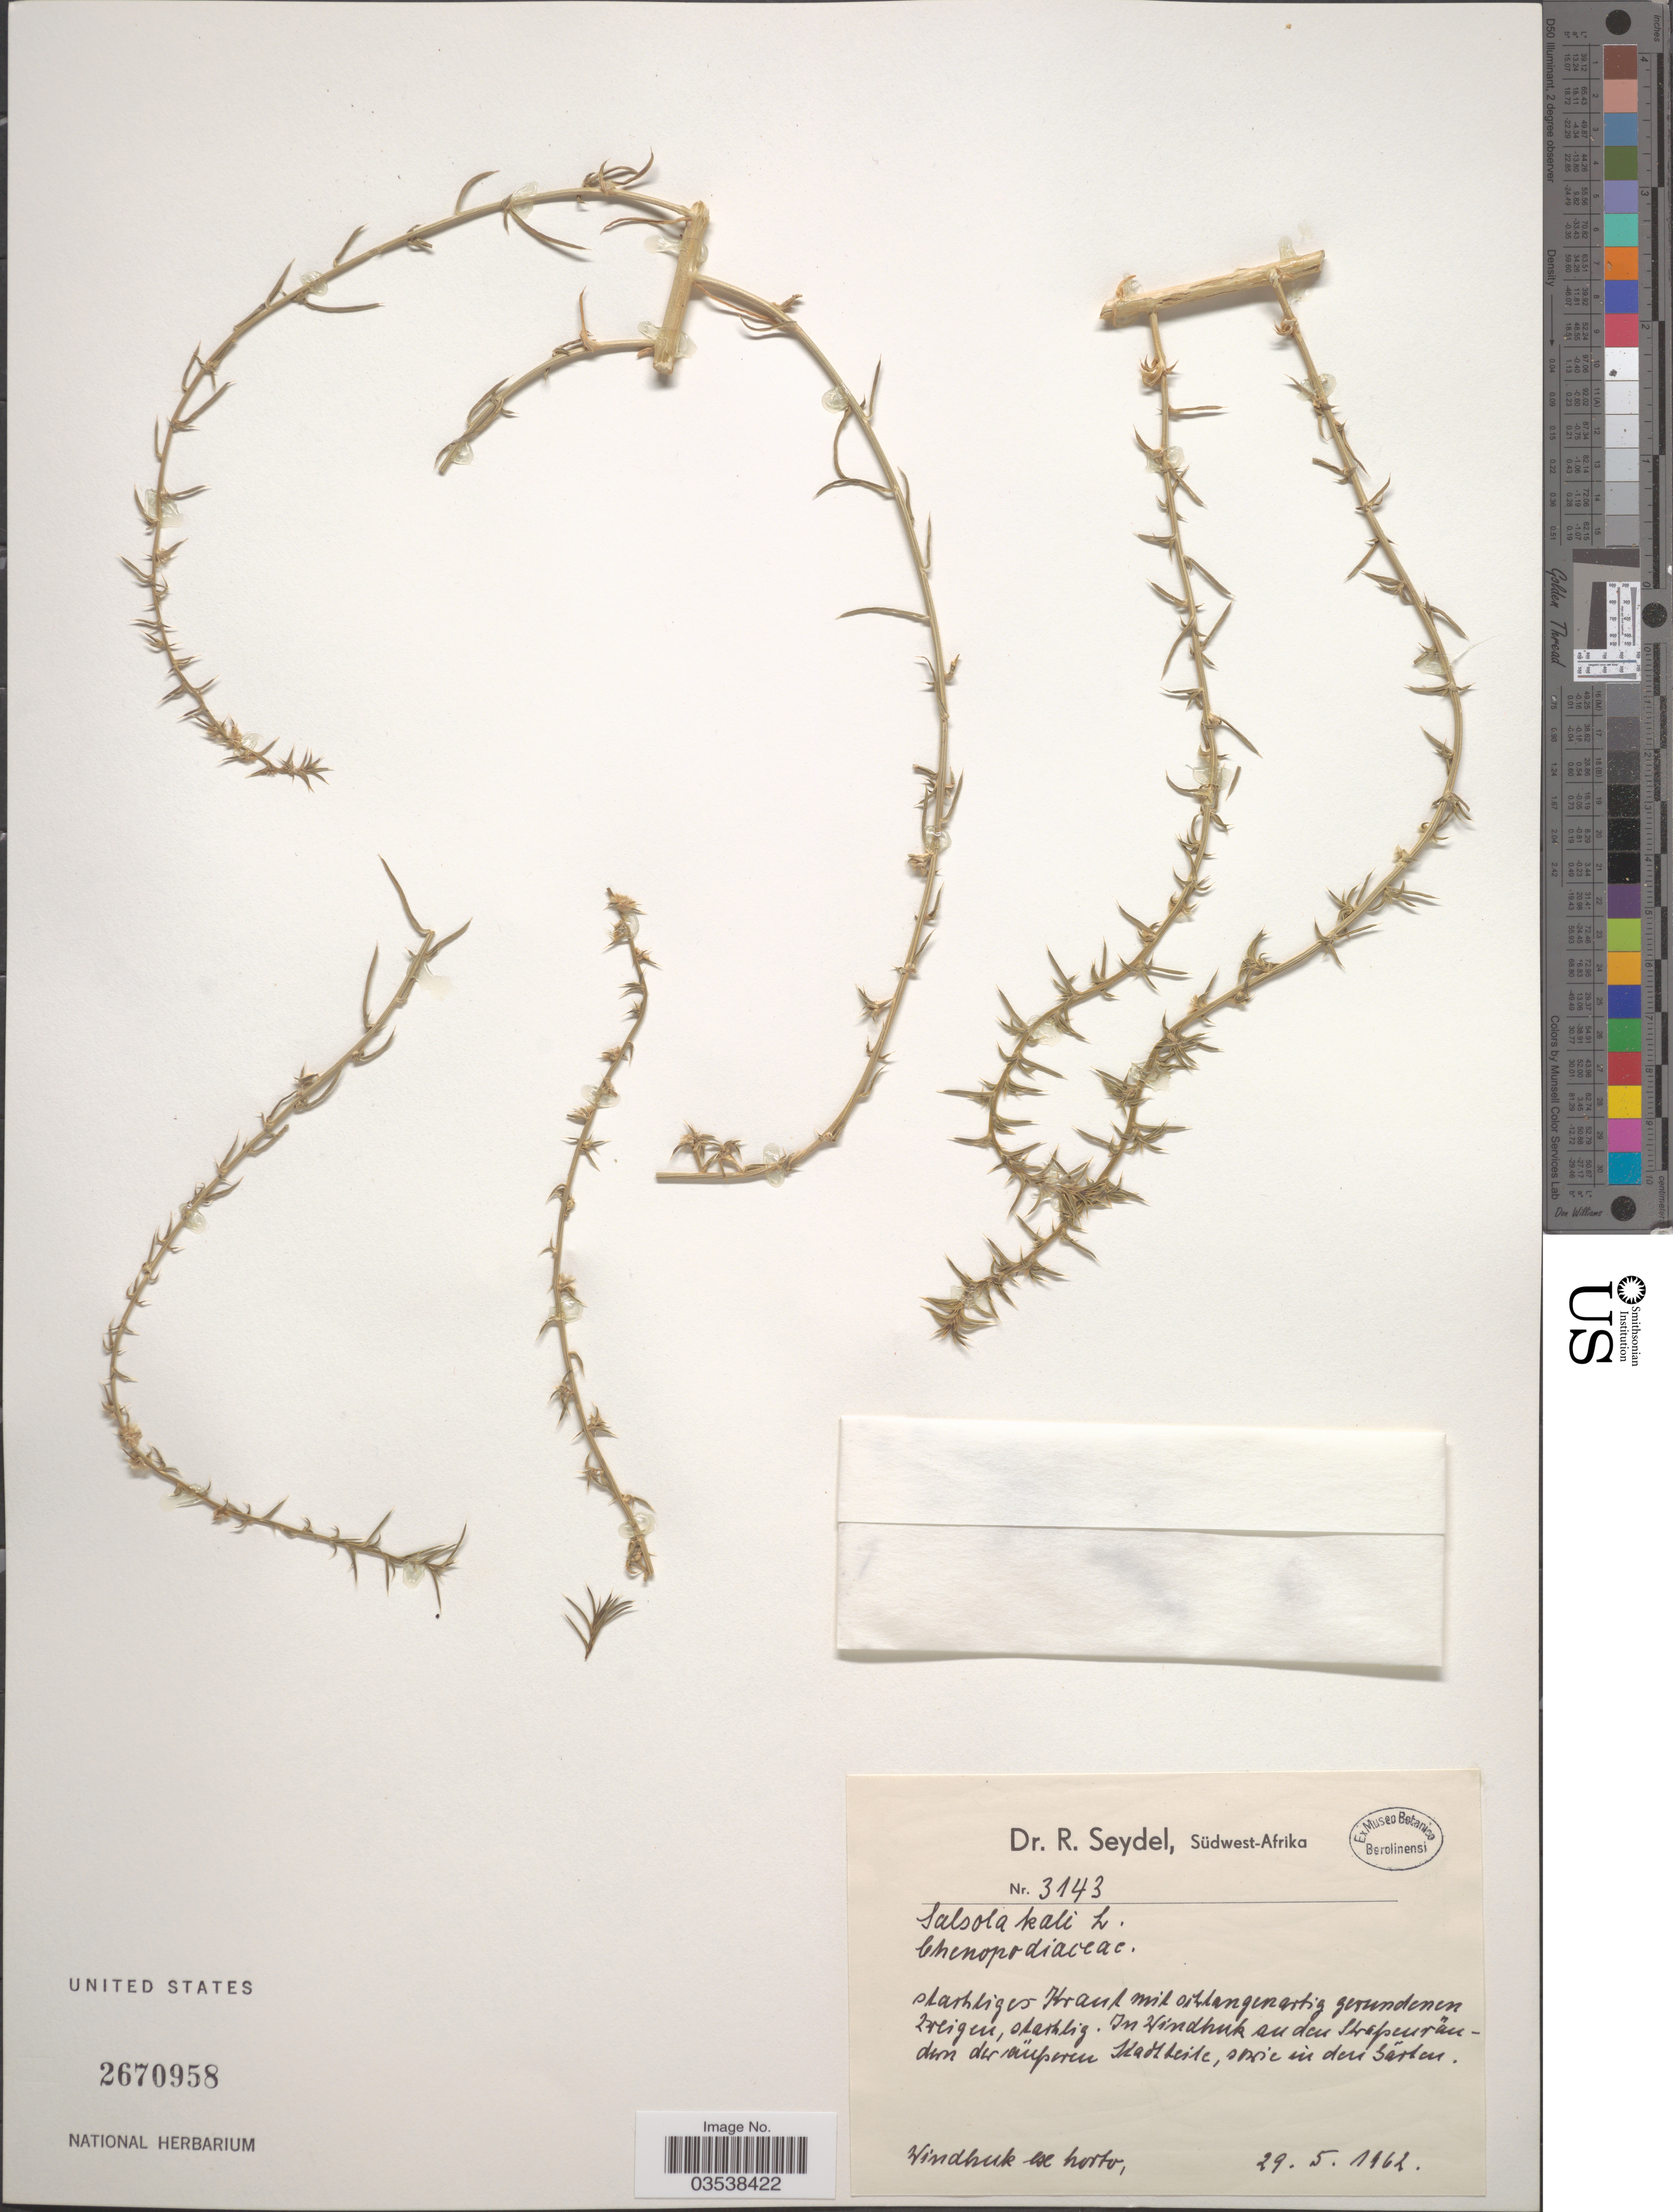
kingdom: Plantae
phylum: Tracheophyta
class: Magnoliopsida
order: Caryophyllales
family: Amaranthaceae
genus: Salsola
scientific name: Salsola kali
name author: L.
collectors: R. Seydel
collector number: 3143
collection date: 1962-05-29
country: Namibia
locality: Südwest-Afrika.In Windhuk au den Strassenrändern der äusseren Stadleteite, sowie in den Gärten. Windhuk ex horto.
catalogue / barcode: US 2670958